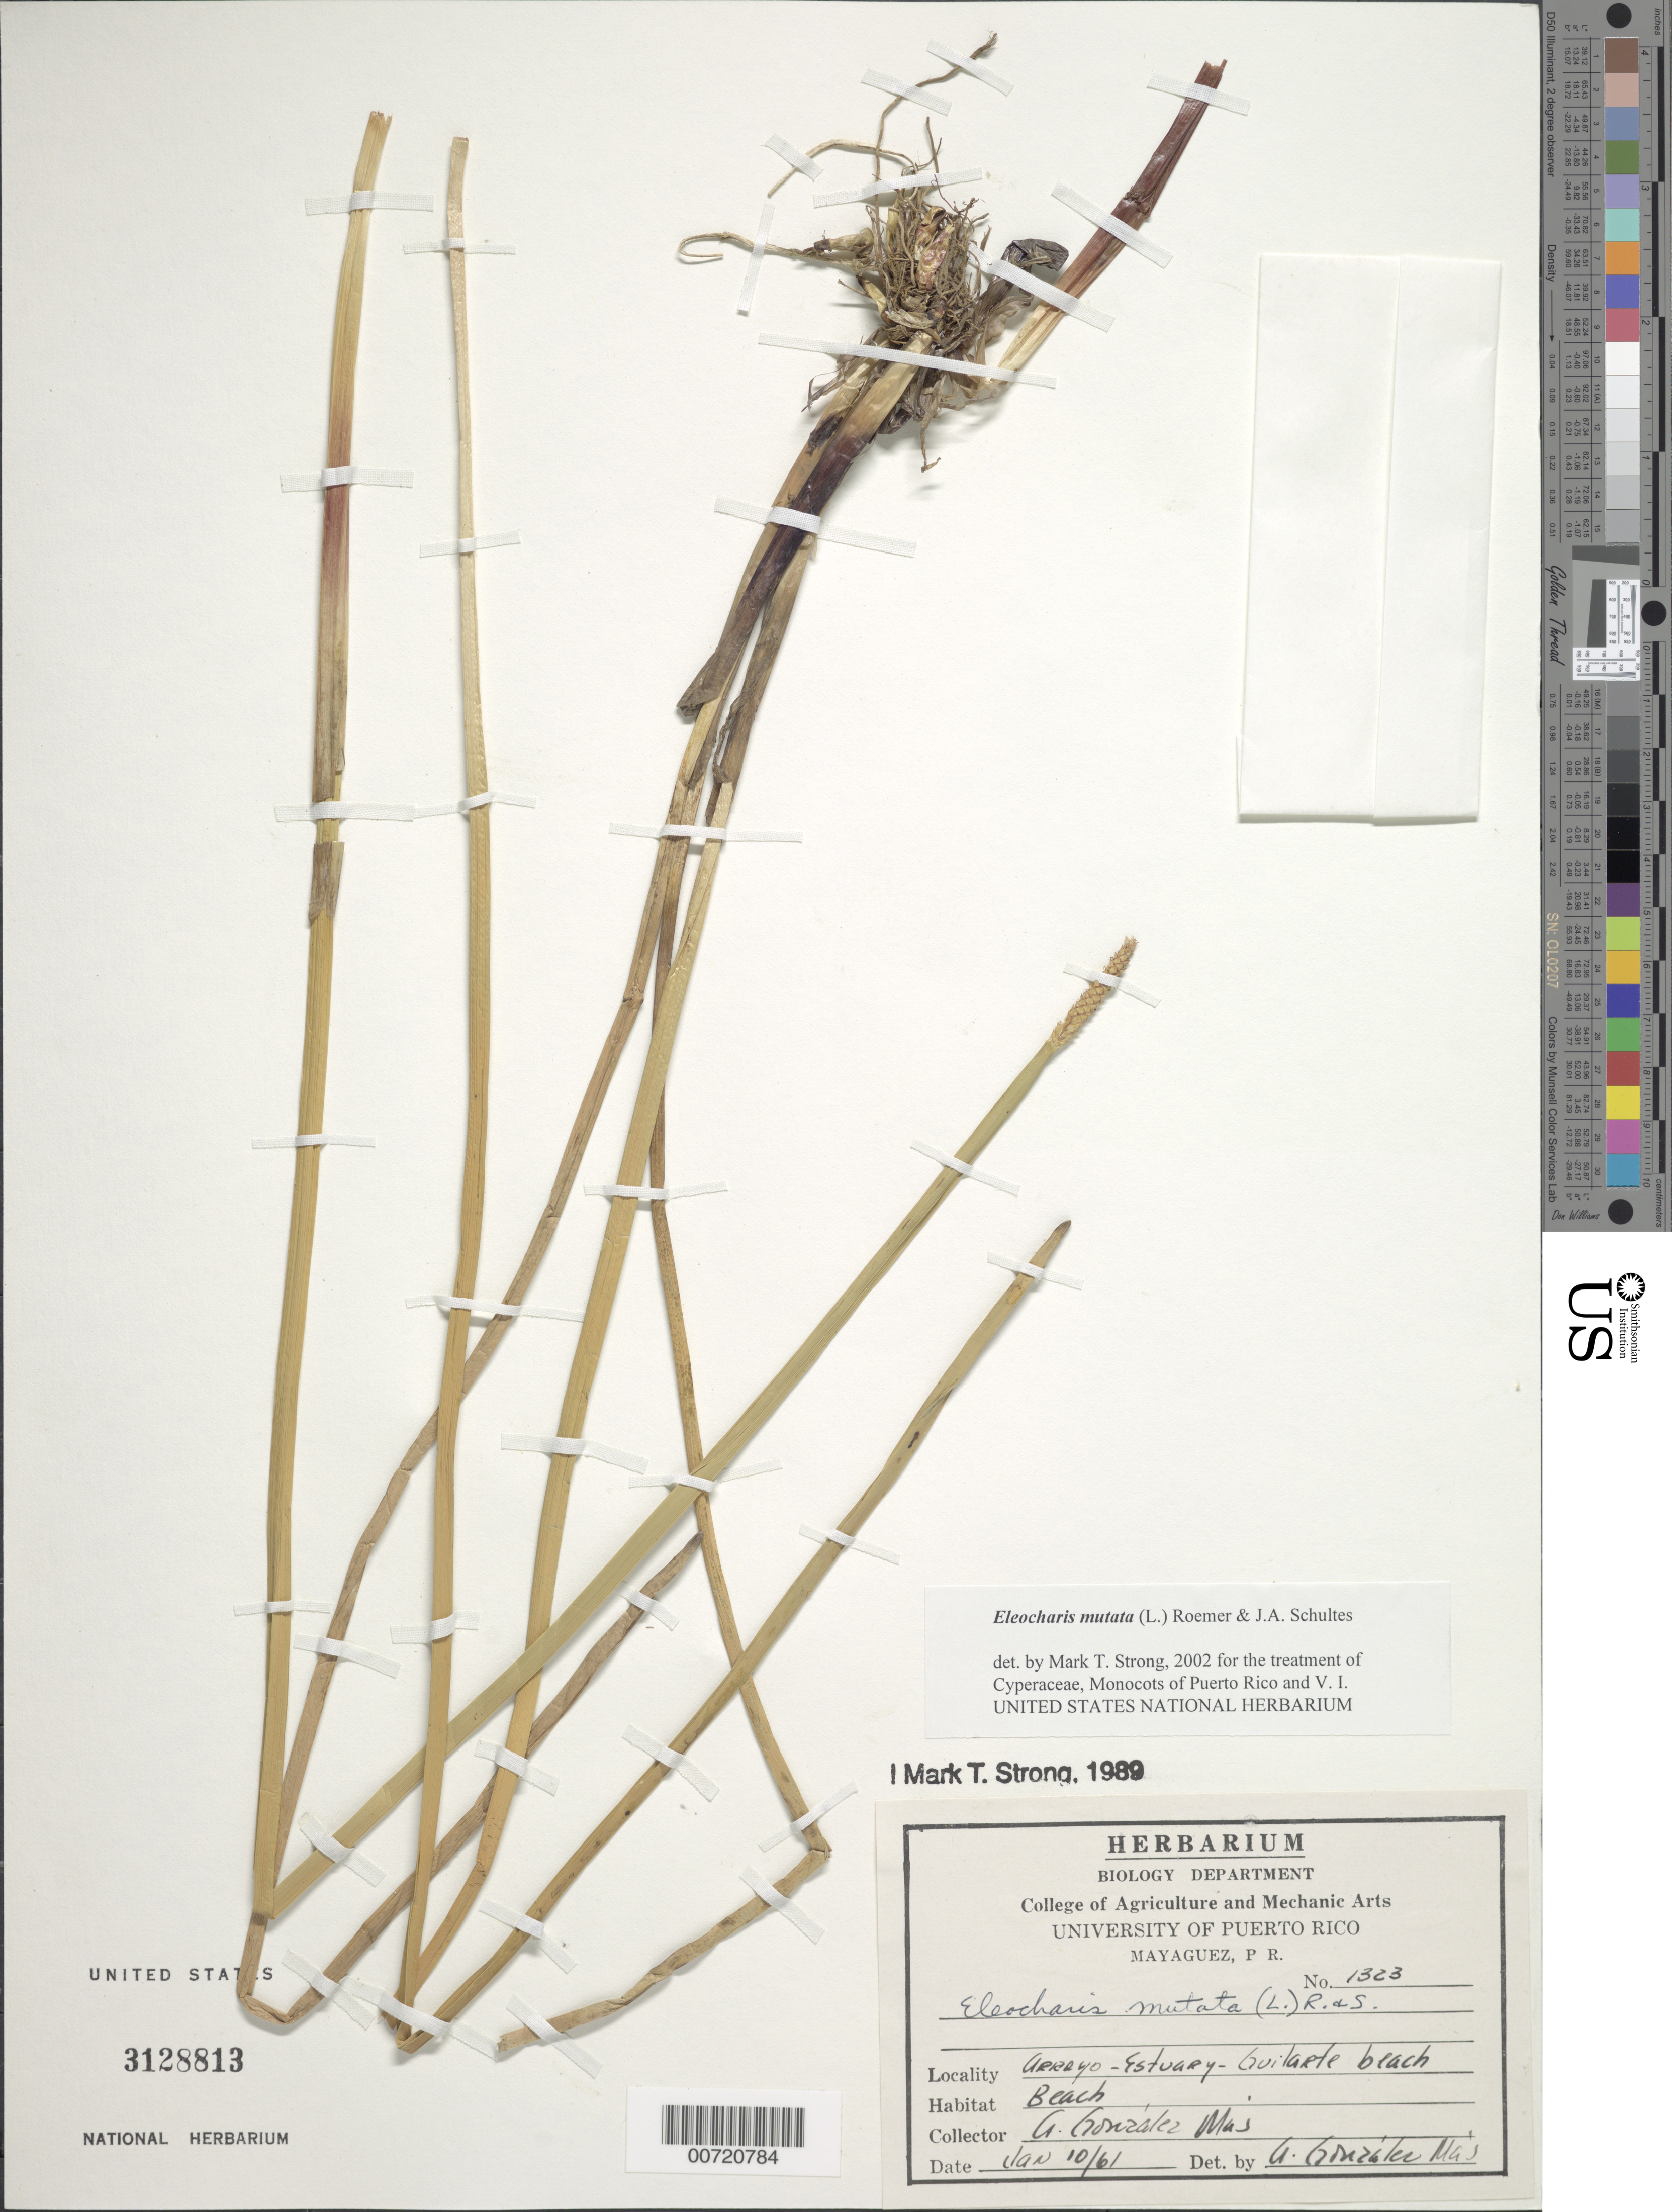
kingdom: Plantae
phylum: Tracheophyta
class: Liliopsida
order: Poales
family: Cyperaceae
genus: Eleocharis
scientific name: Eleocharis mutata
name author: (L.) Roem. & Schult.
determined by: Strong, M. T., (US), Smithsonian Institution - National Museum of Natural History (UNITED STATES)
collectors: A. González Más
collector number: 1323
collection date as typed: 10 Jan 1961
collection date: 1961-01-10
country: Puerto Rico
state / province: Arroyo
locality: Arroyo: Estuary - Guilarte Beach.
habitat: Beach.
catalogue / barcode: US 3128813